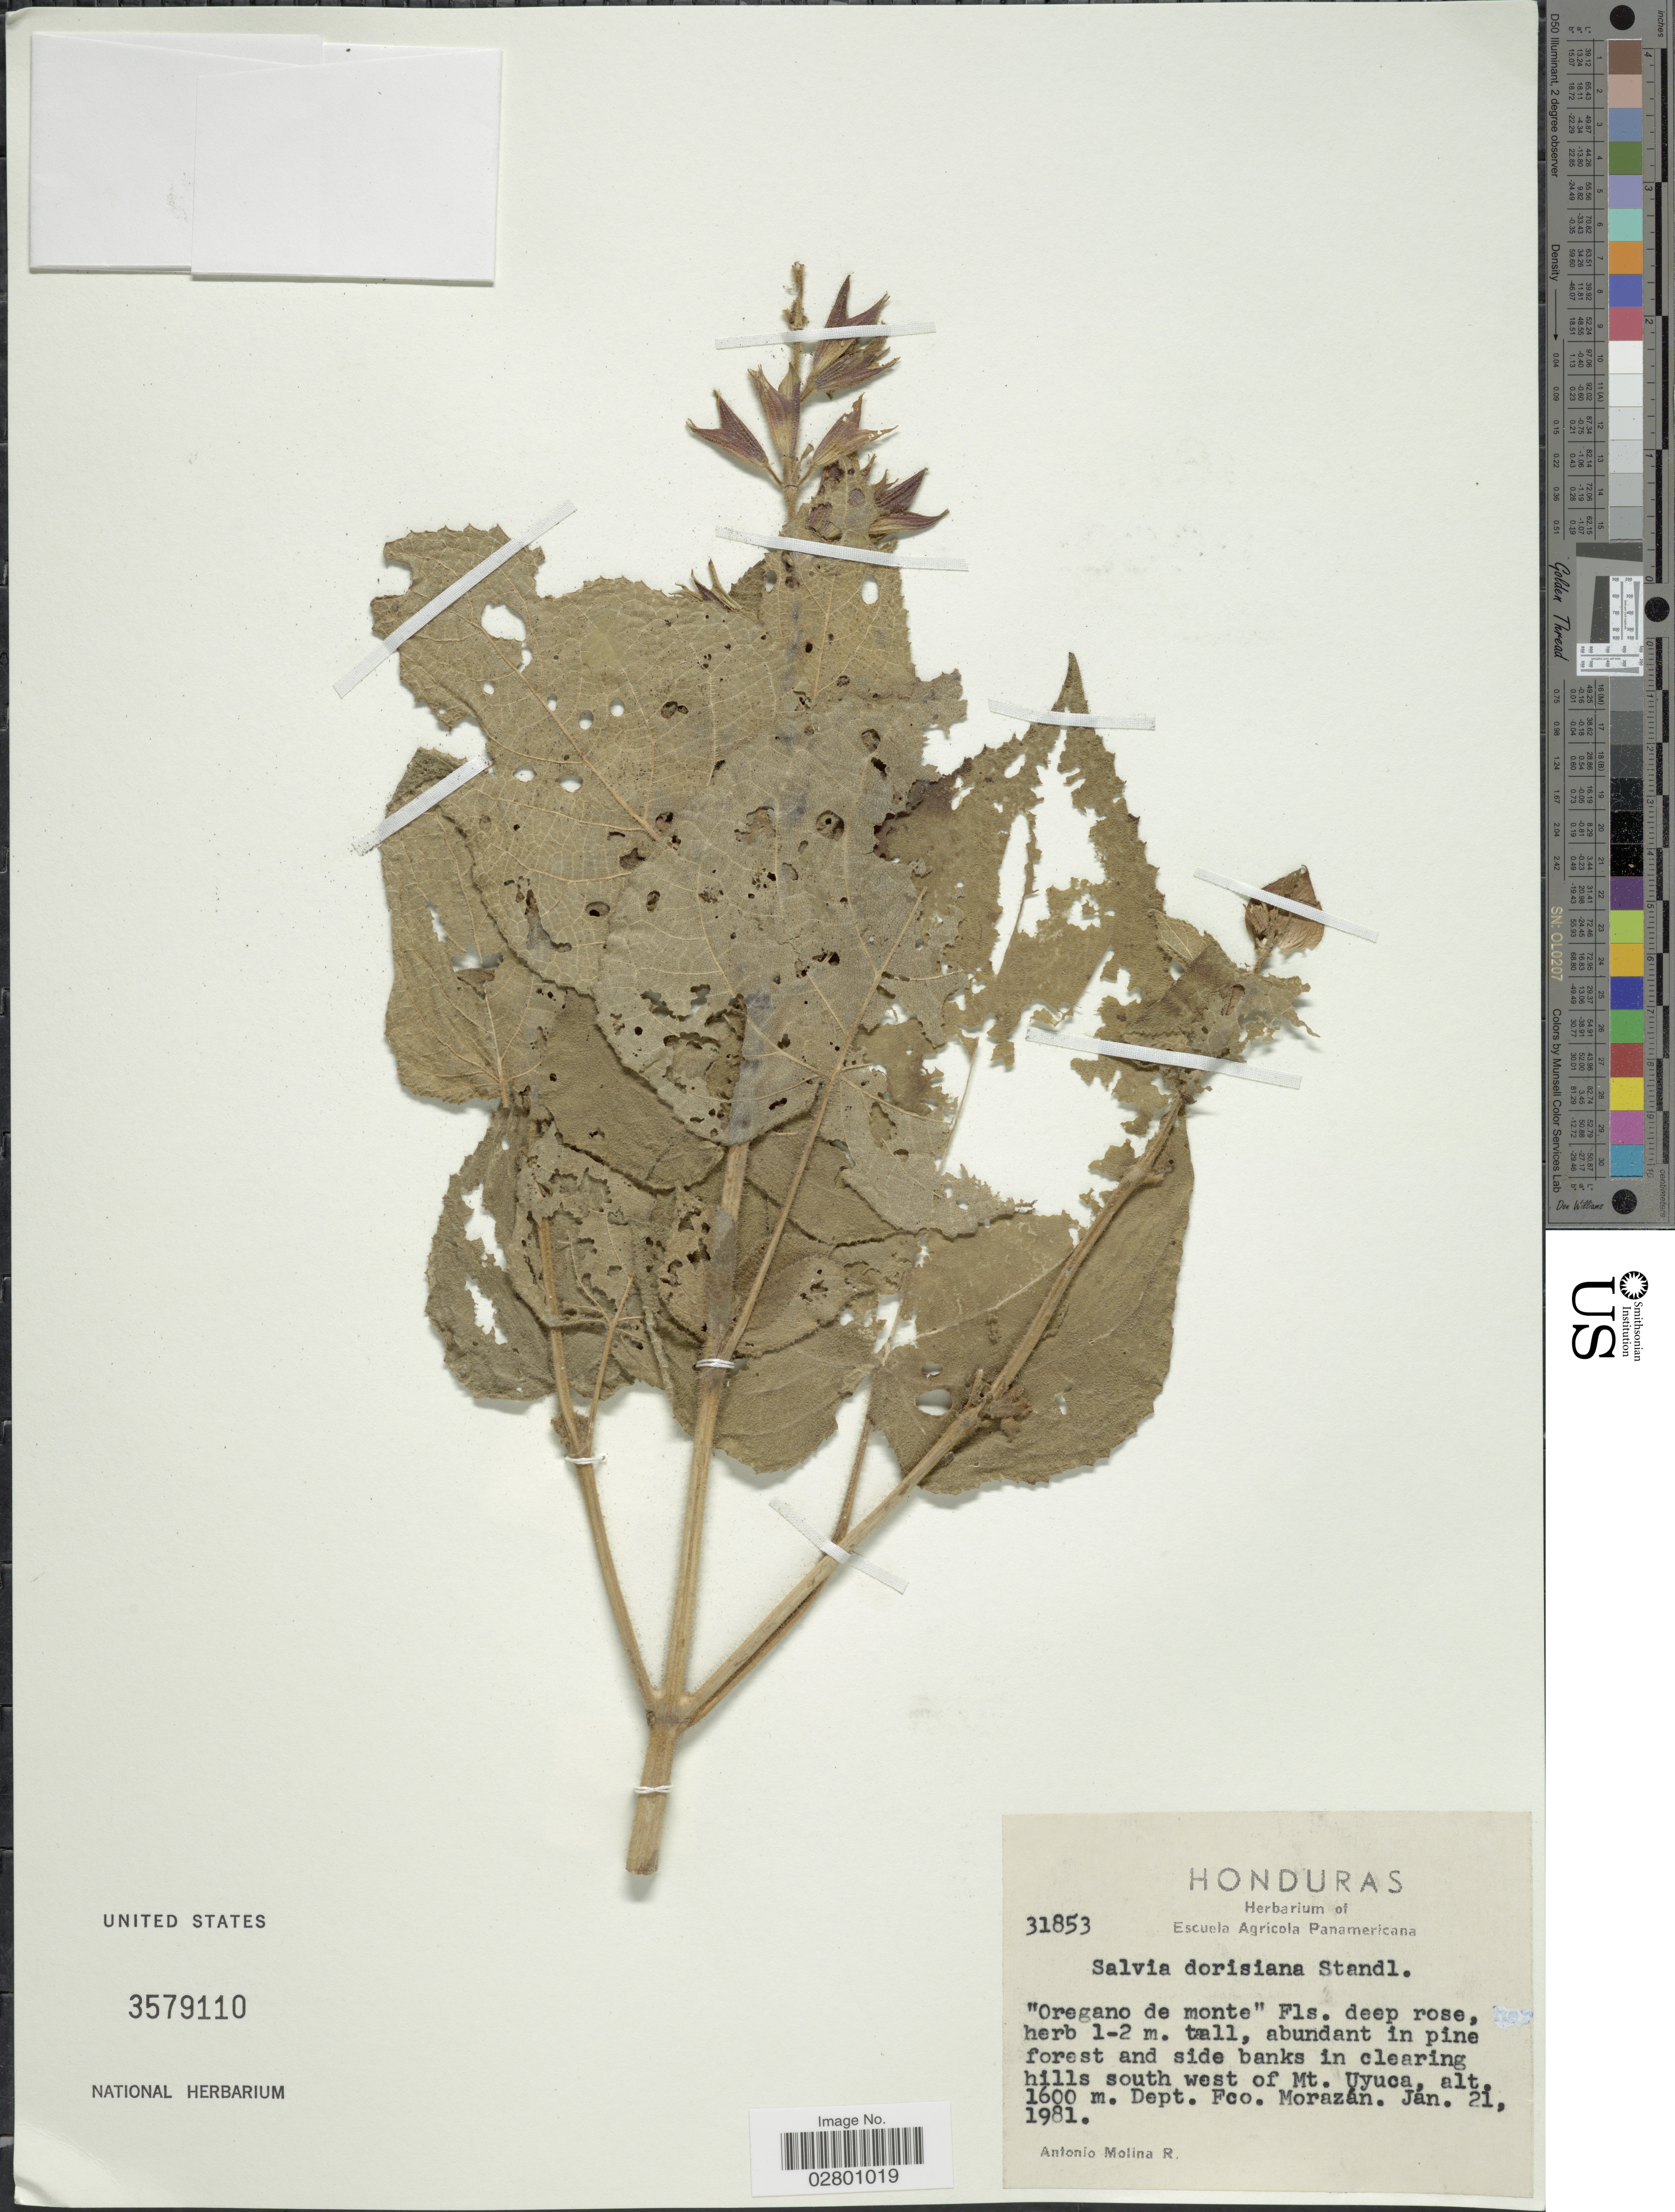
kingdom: Plantae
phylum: Tracheophyta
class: Magnoliopsida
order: Lamiales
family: Lamiaceae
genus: Salvia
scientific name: Salvia dorisiana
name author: Standl.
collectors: A. Molina R.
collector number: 31853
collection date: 1981-01-21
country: Honduras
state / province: Fco. Morazán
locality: Abundant in pine forest and side banks in clearing hills south west of Mt. Uyuca, Dept. Fco. Morazán.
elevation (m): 1600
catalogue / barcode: US 3579110